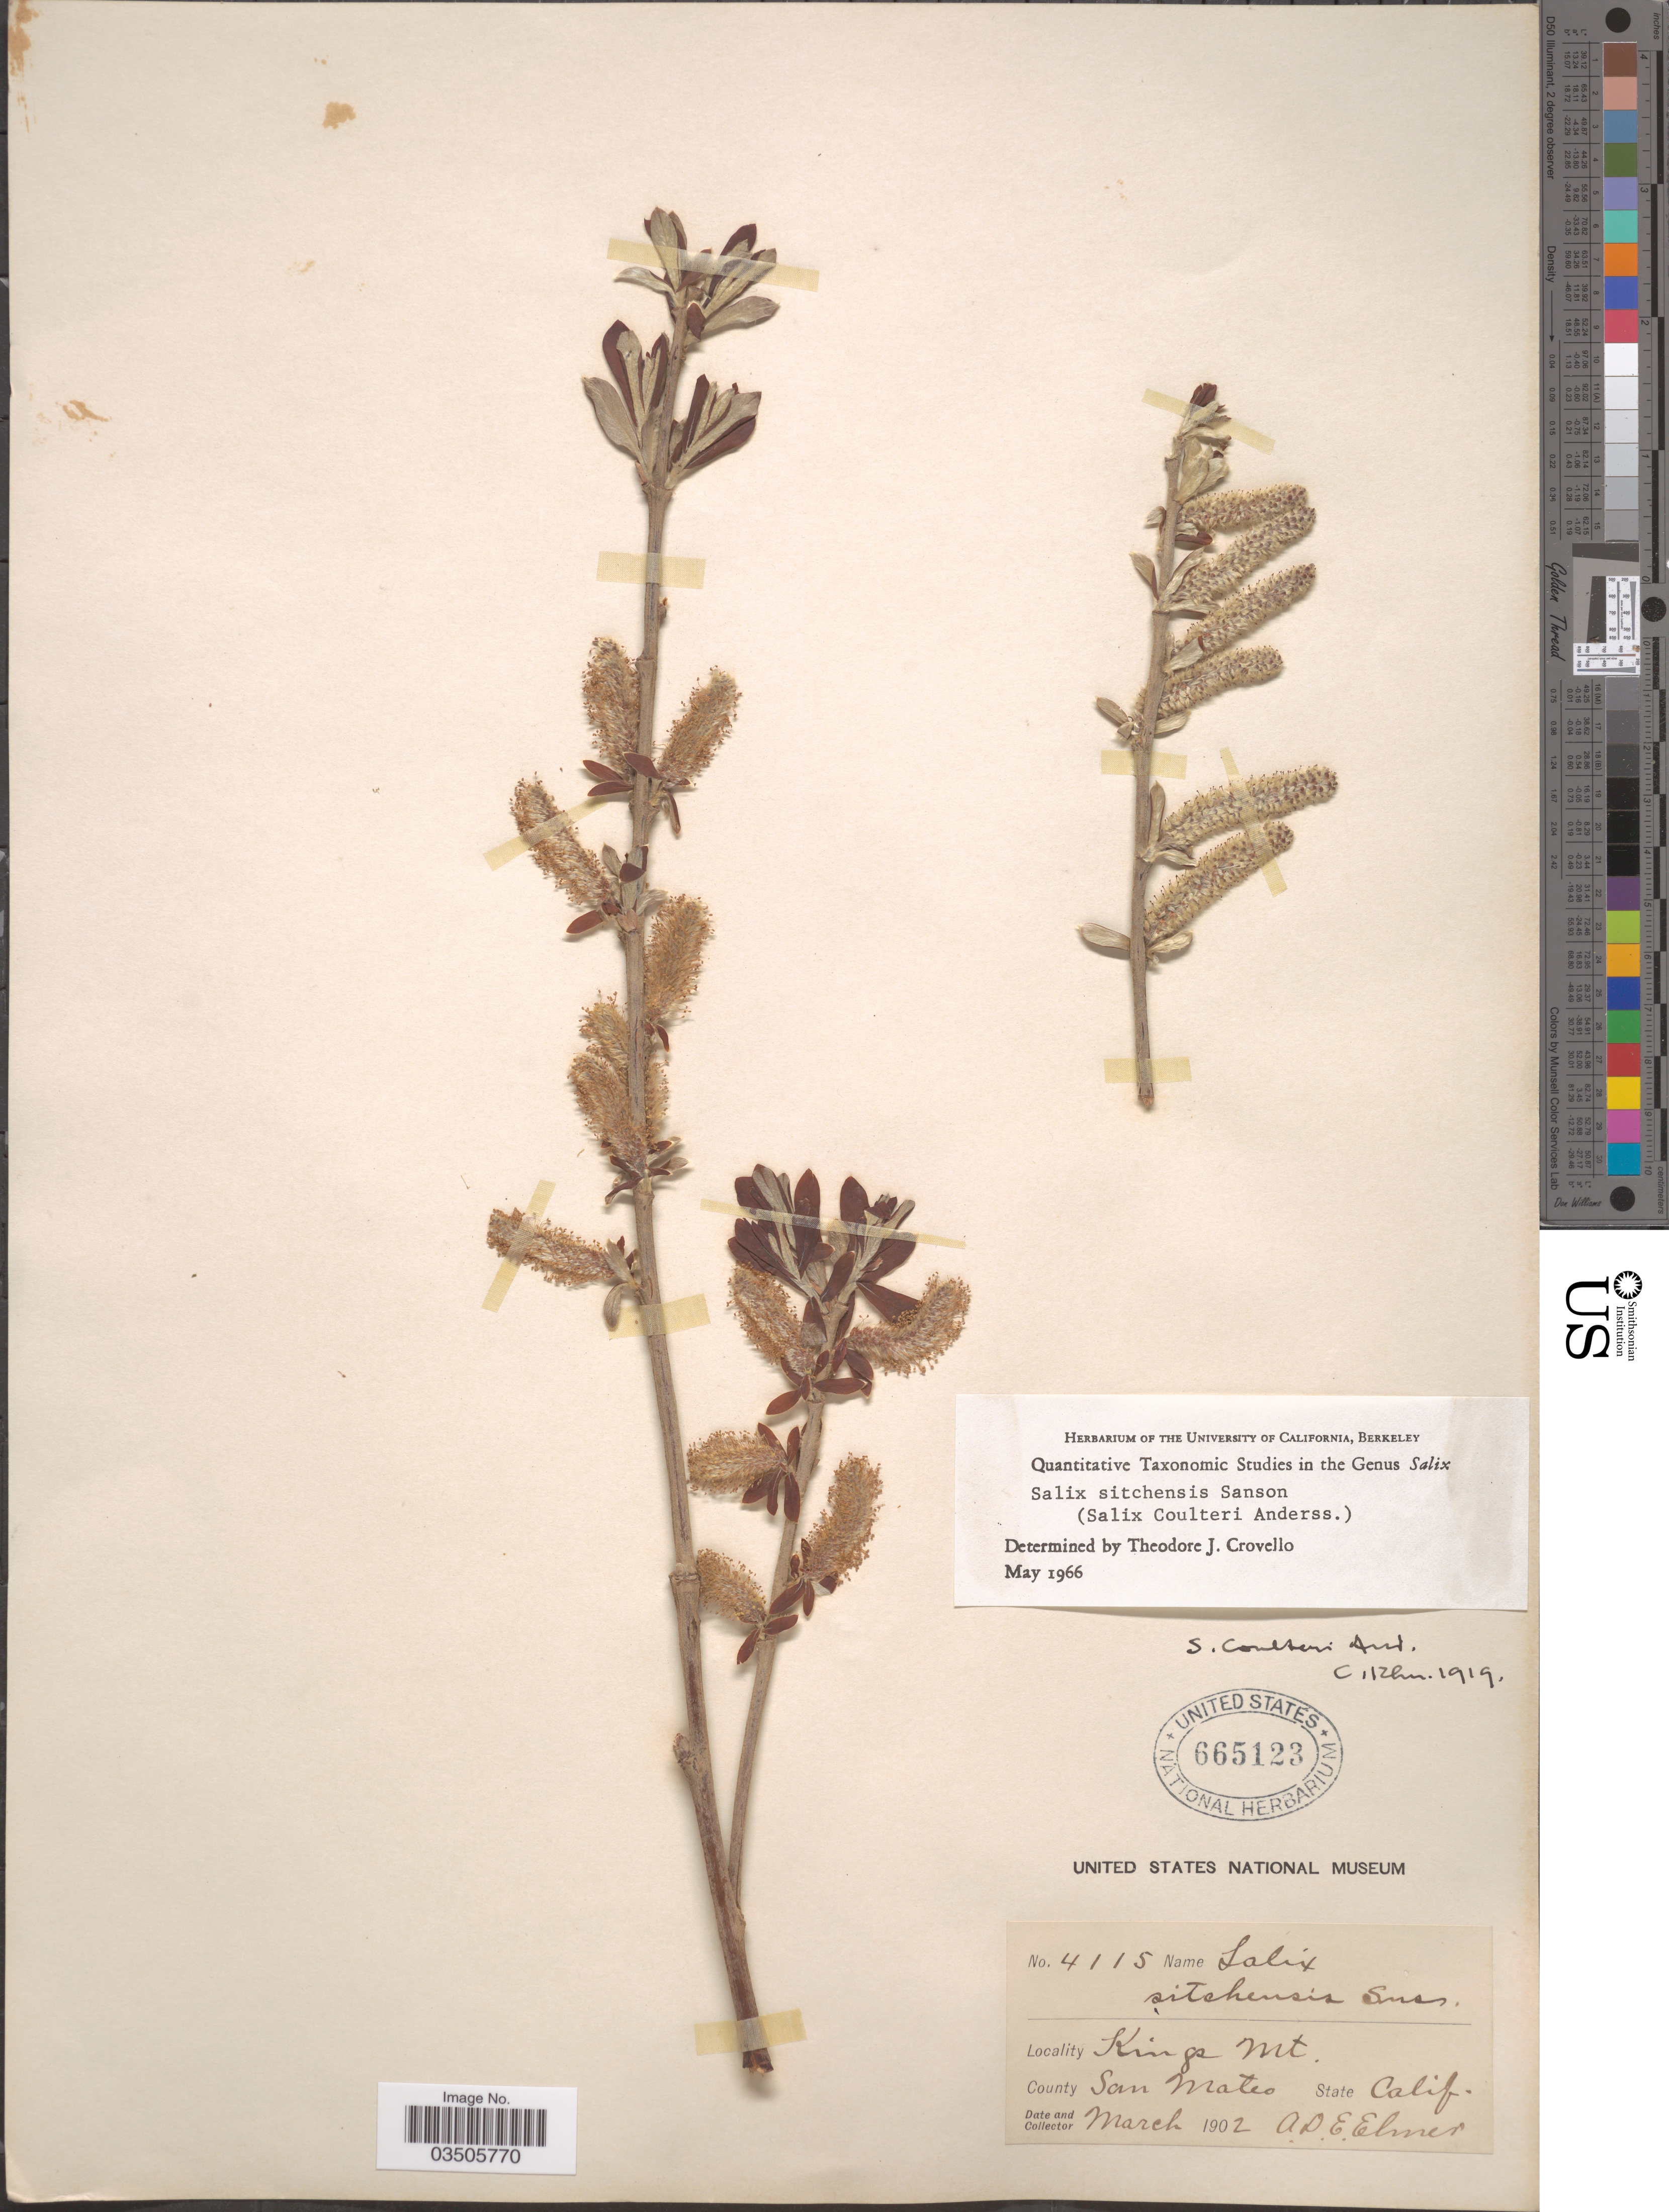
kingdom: Plantae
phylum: Tracheophyta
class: Magnoliopsida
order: Malpighiales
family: Salicaceae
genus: Salix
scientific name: Salix sitchensis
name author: Sanson ex Bong.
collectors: A. D. E. Elmer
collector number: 4115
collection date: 1902-03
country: United States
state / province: California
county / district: San Mateo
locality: Kings Mt. County San Mateo.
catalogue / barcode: US 665123